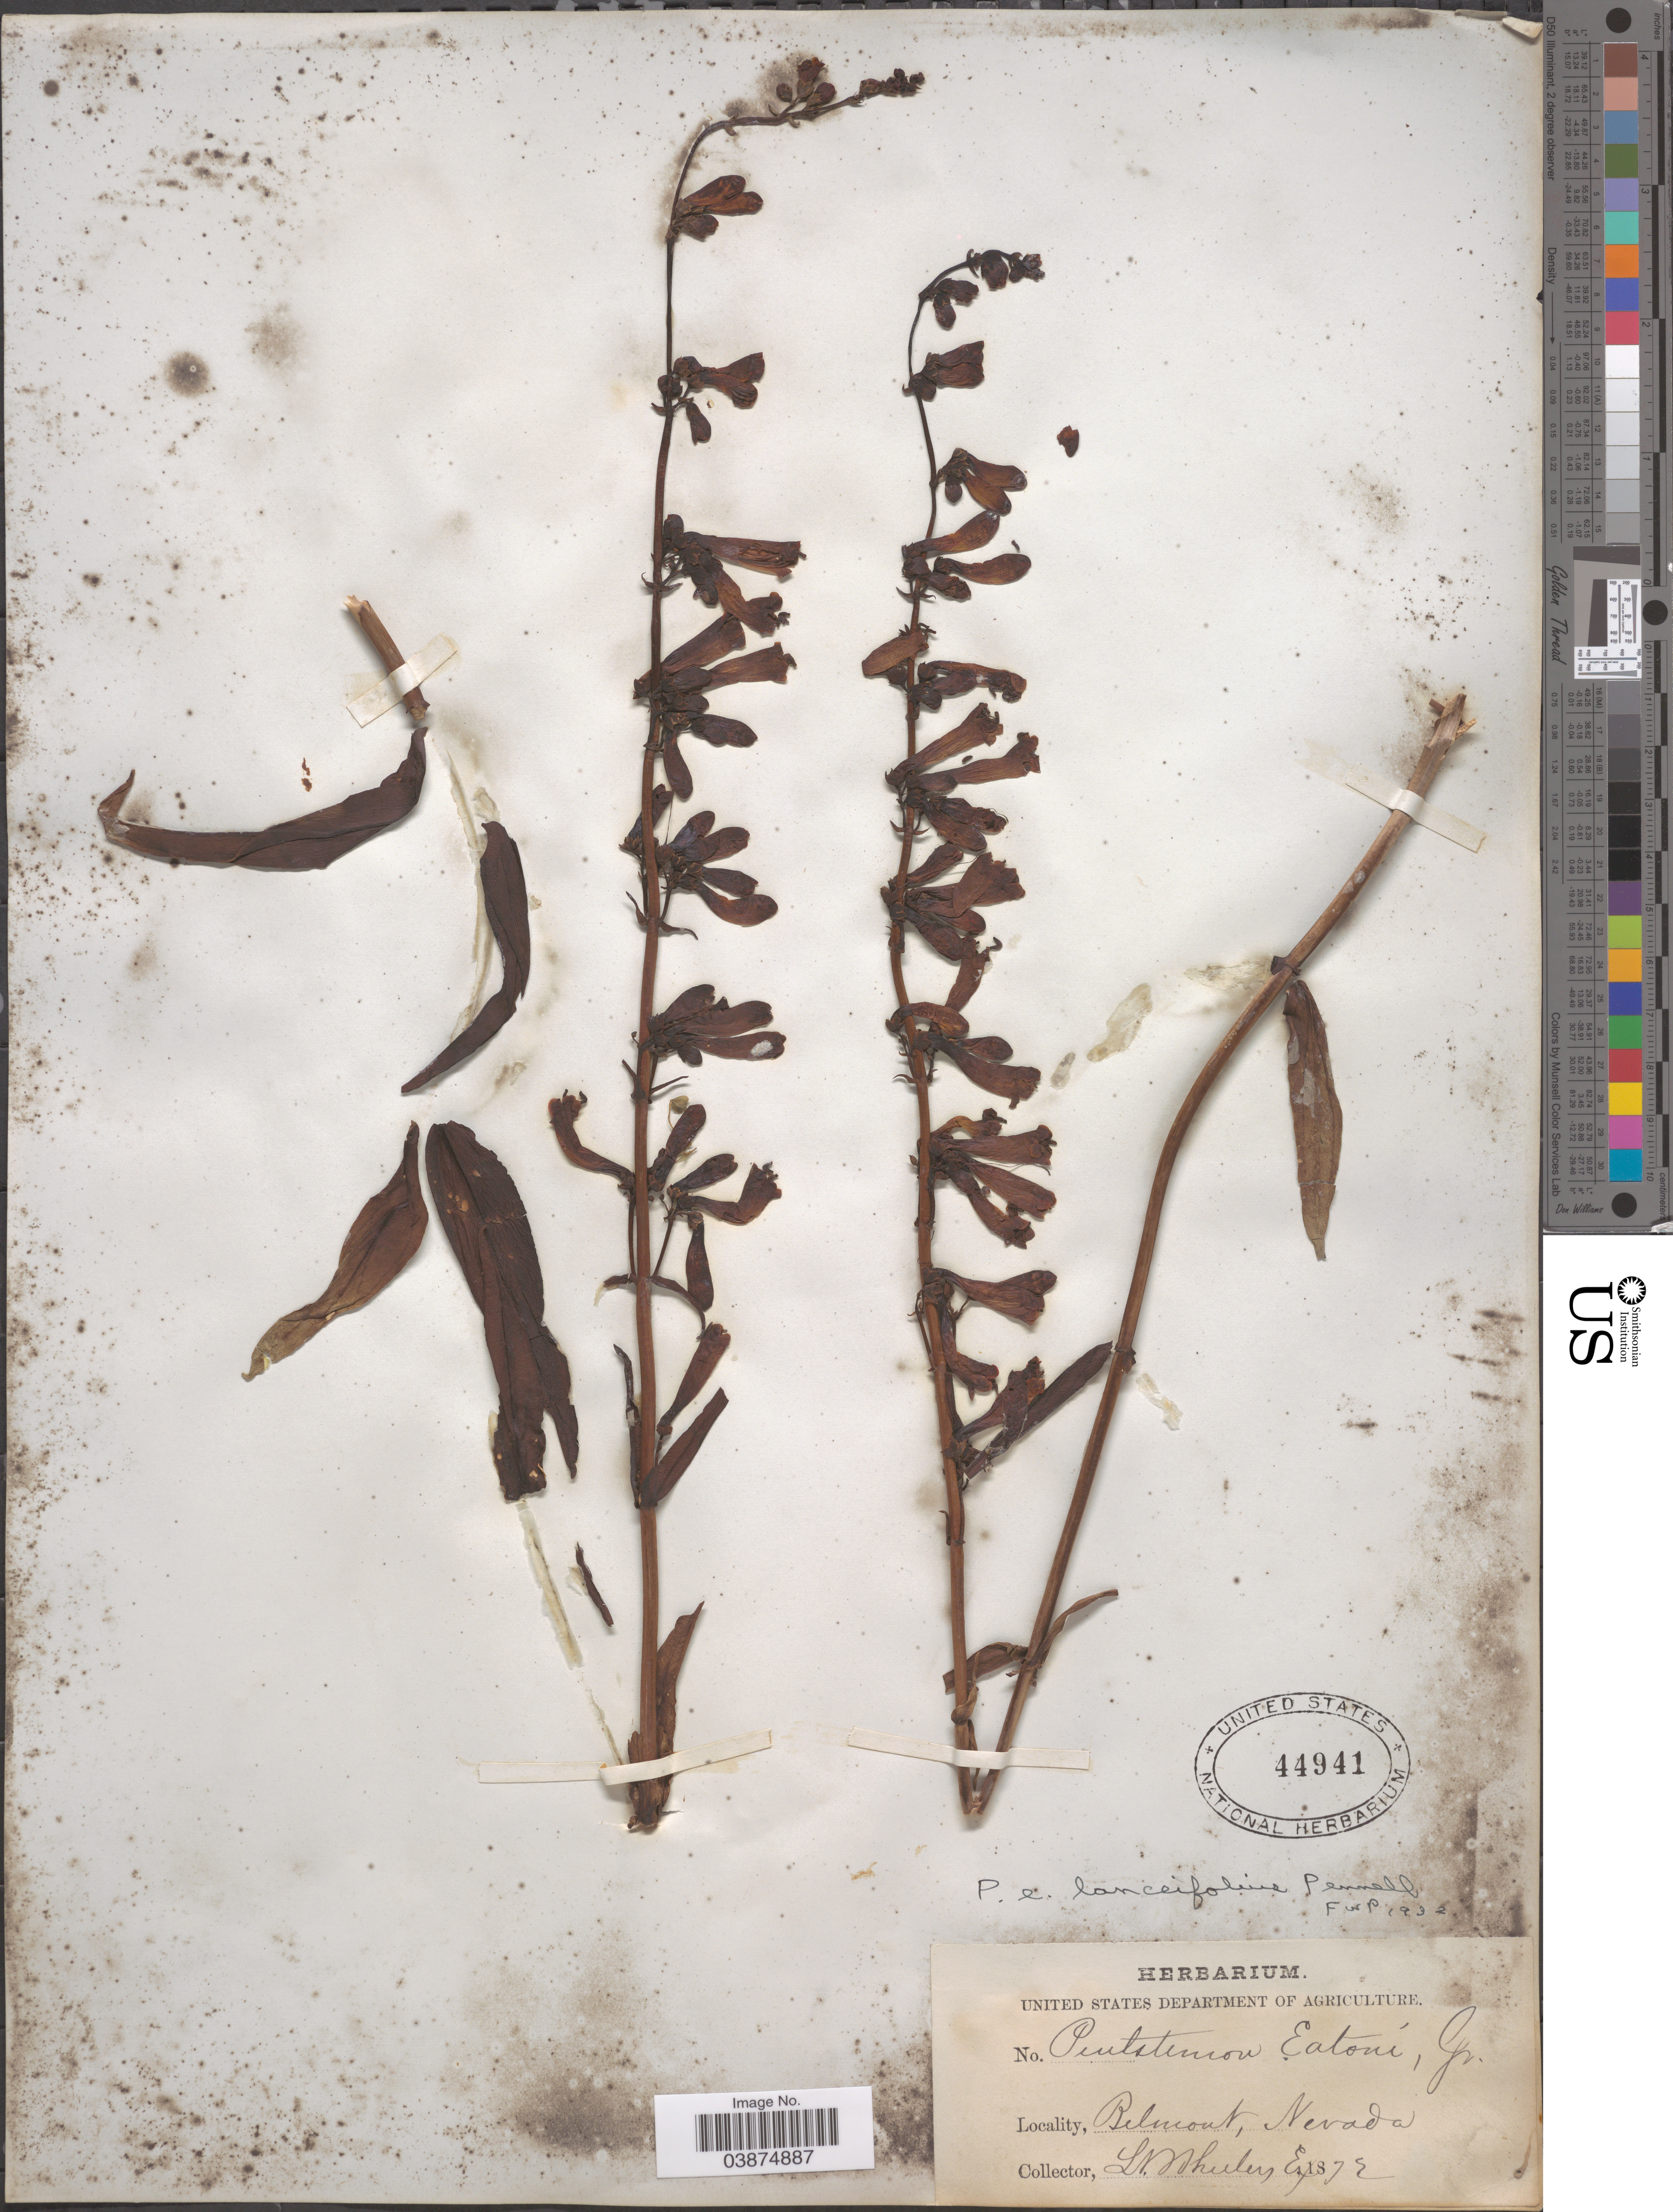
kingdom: Plantae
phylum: Tracheophyta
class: Magnoliopsida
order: Lamiales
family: Plantaginaceae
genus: Penstemon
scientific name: Penstemon eatonii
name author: A. Gray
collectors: L. Wheeler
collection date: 1872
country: United States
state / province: Nevada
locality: Belmont.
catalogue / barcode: US 44941